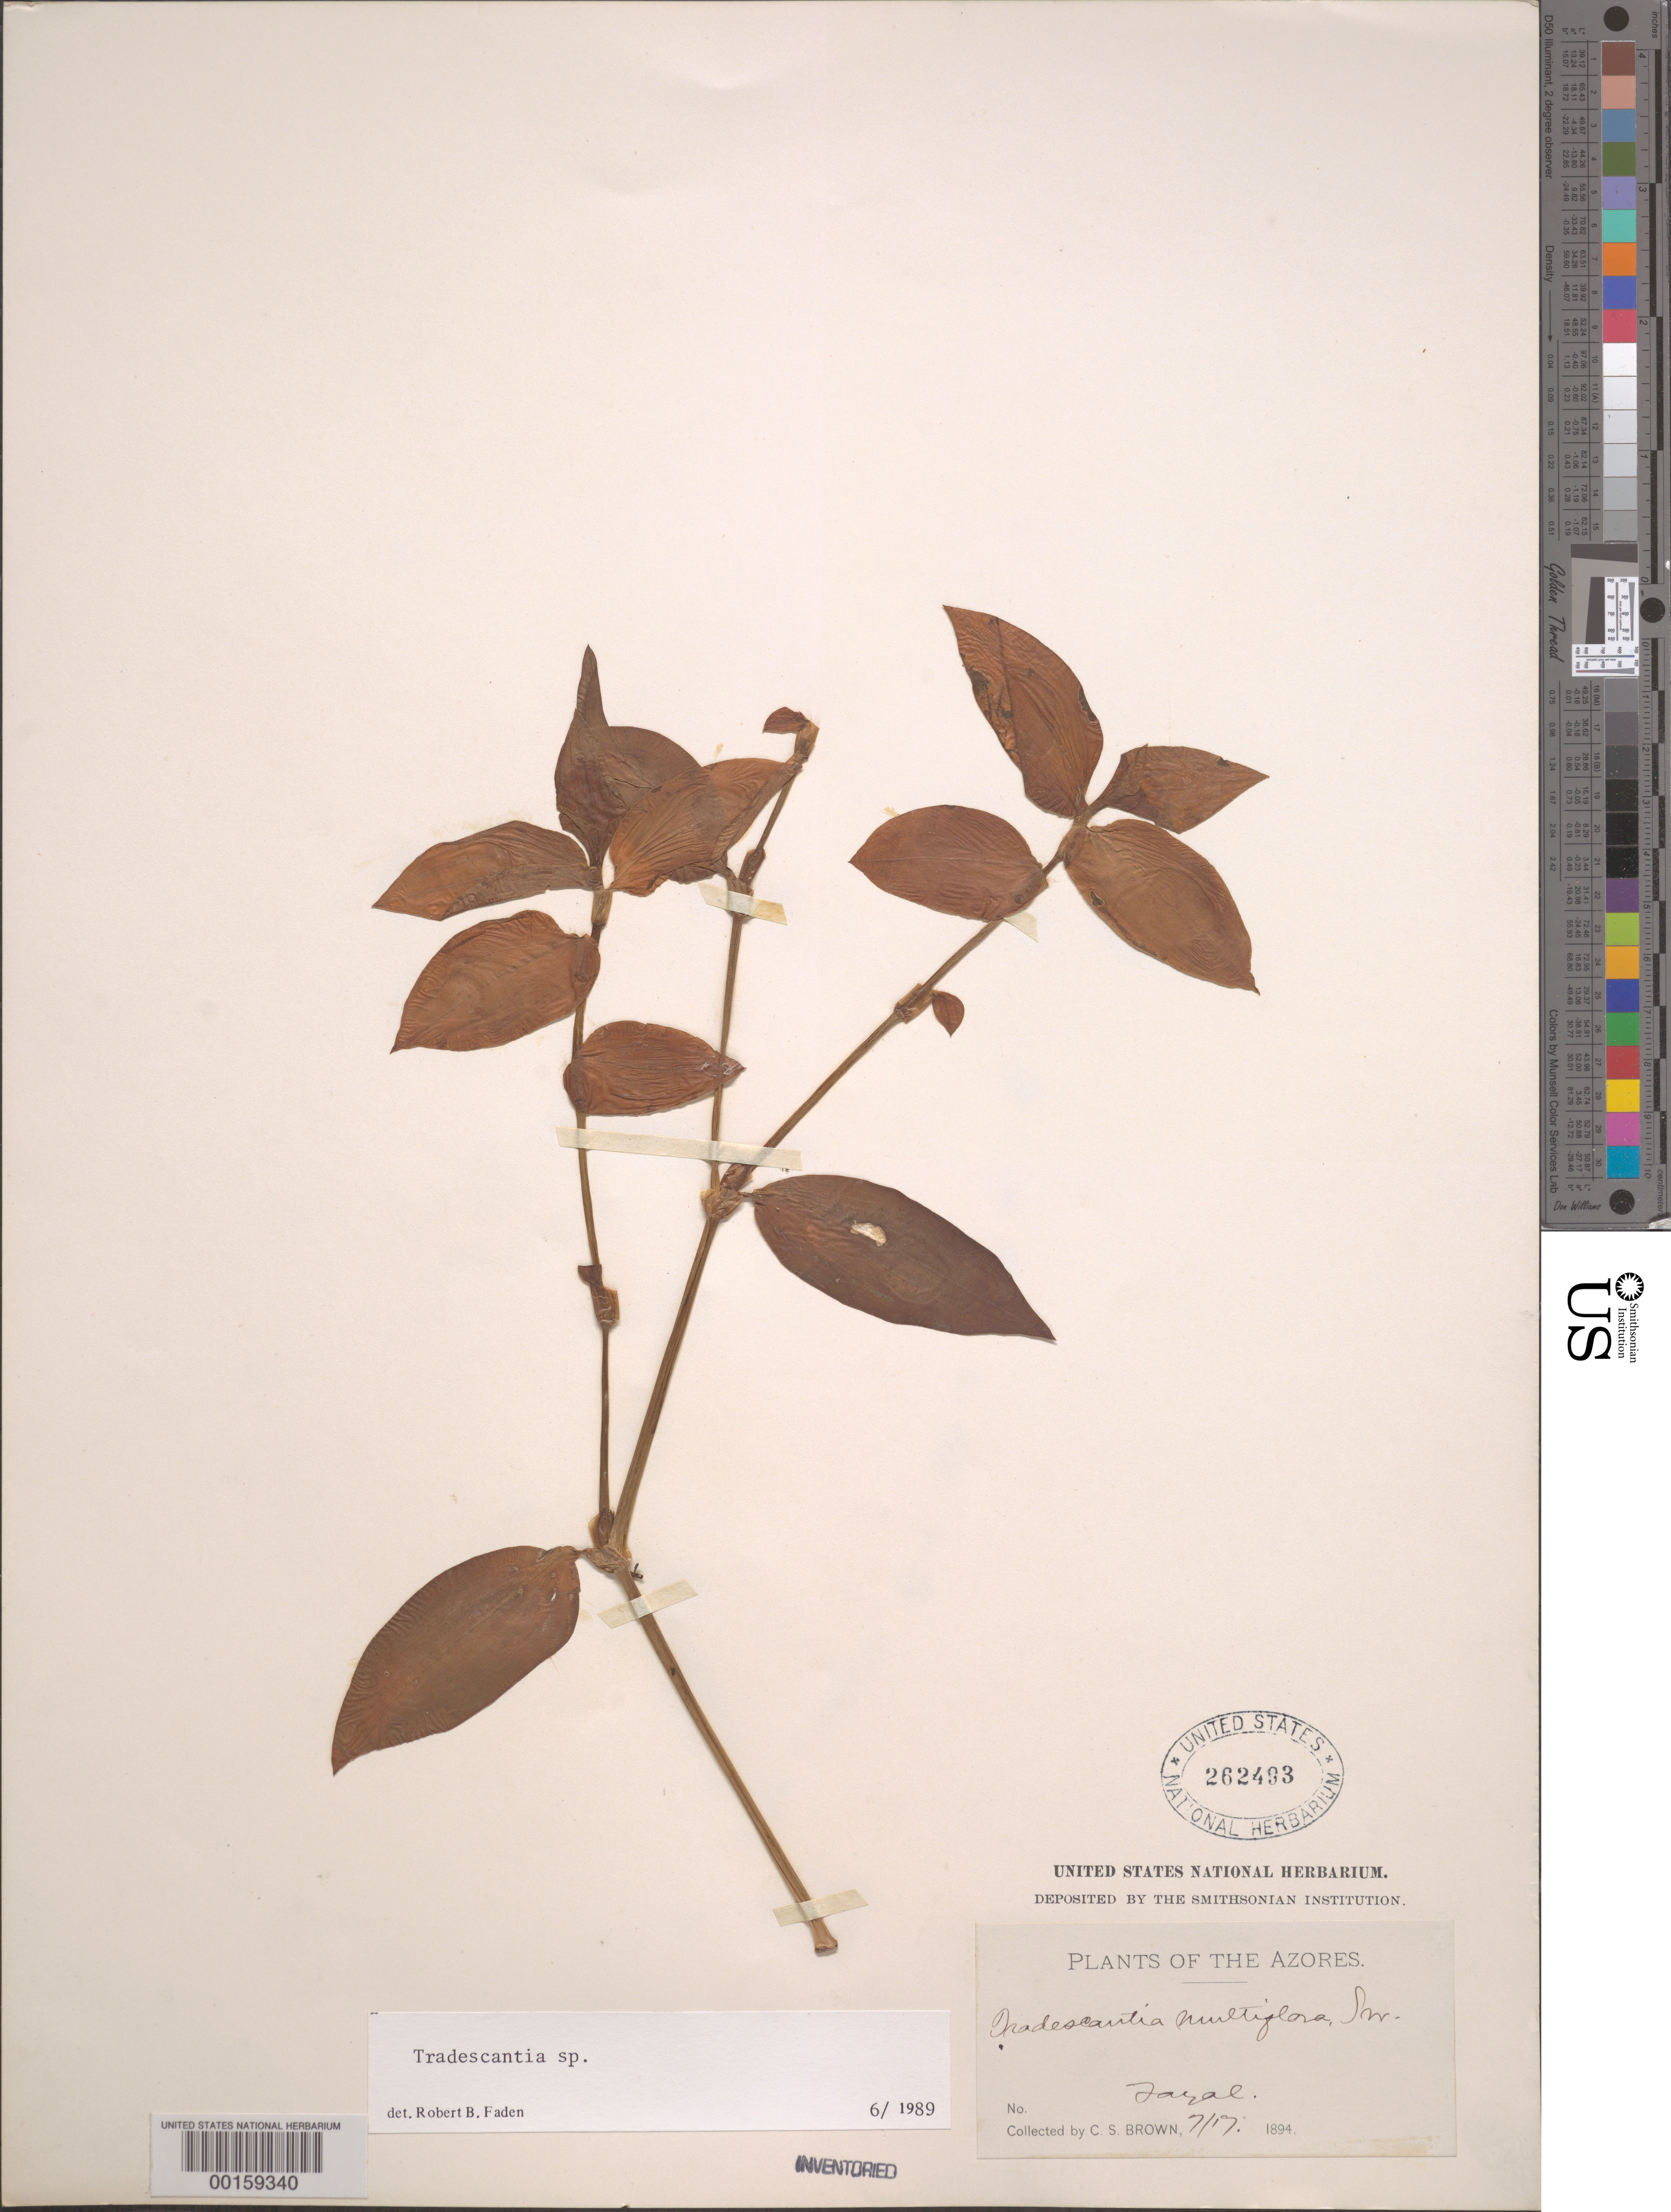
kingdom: Plantae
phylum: Tracheophyta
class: Liliopsida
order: Commelinales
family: Commelinaceae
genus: Tradescantia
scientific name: Tradescantia multiflora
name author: Sw.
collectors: C. S. Brown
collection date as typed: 17 Jul 1894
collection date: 1894-07-17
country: Portugal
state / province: Azores (Aut. Reg.)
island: Faial Island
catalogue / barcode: US 262493